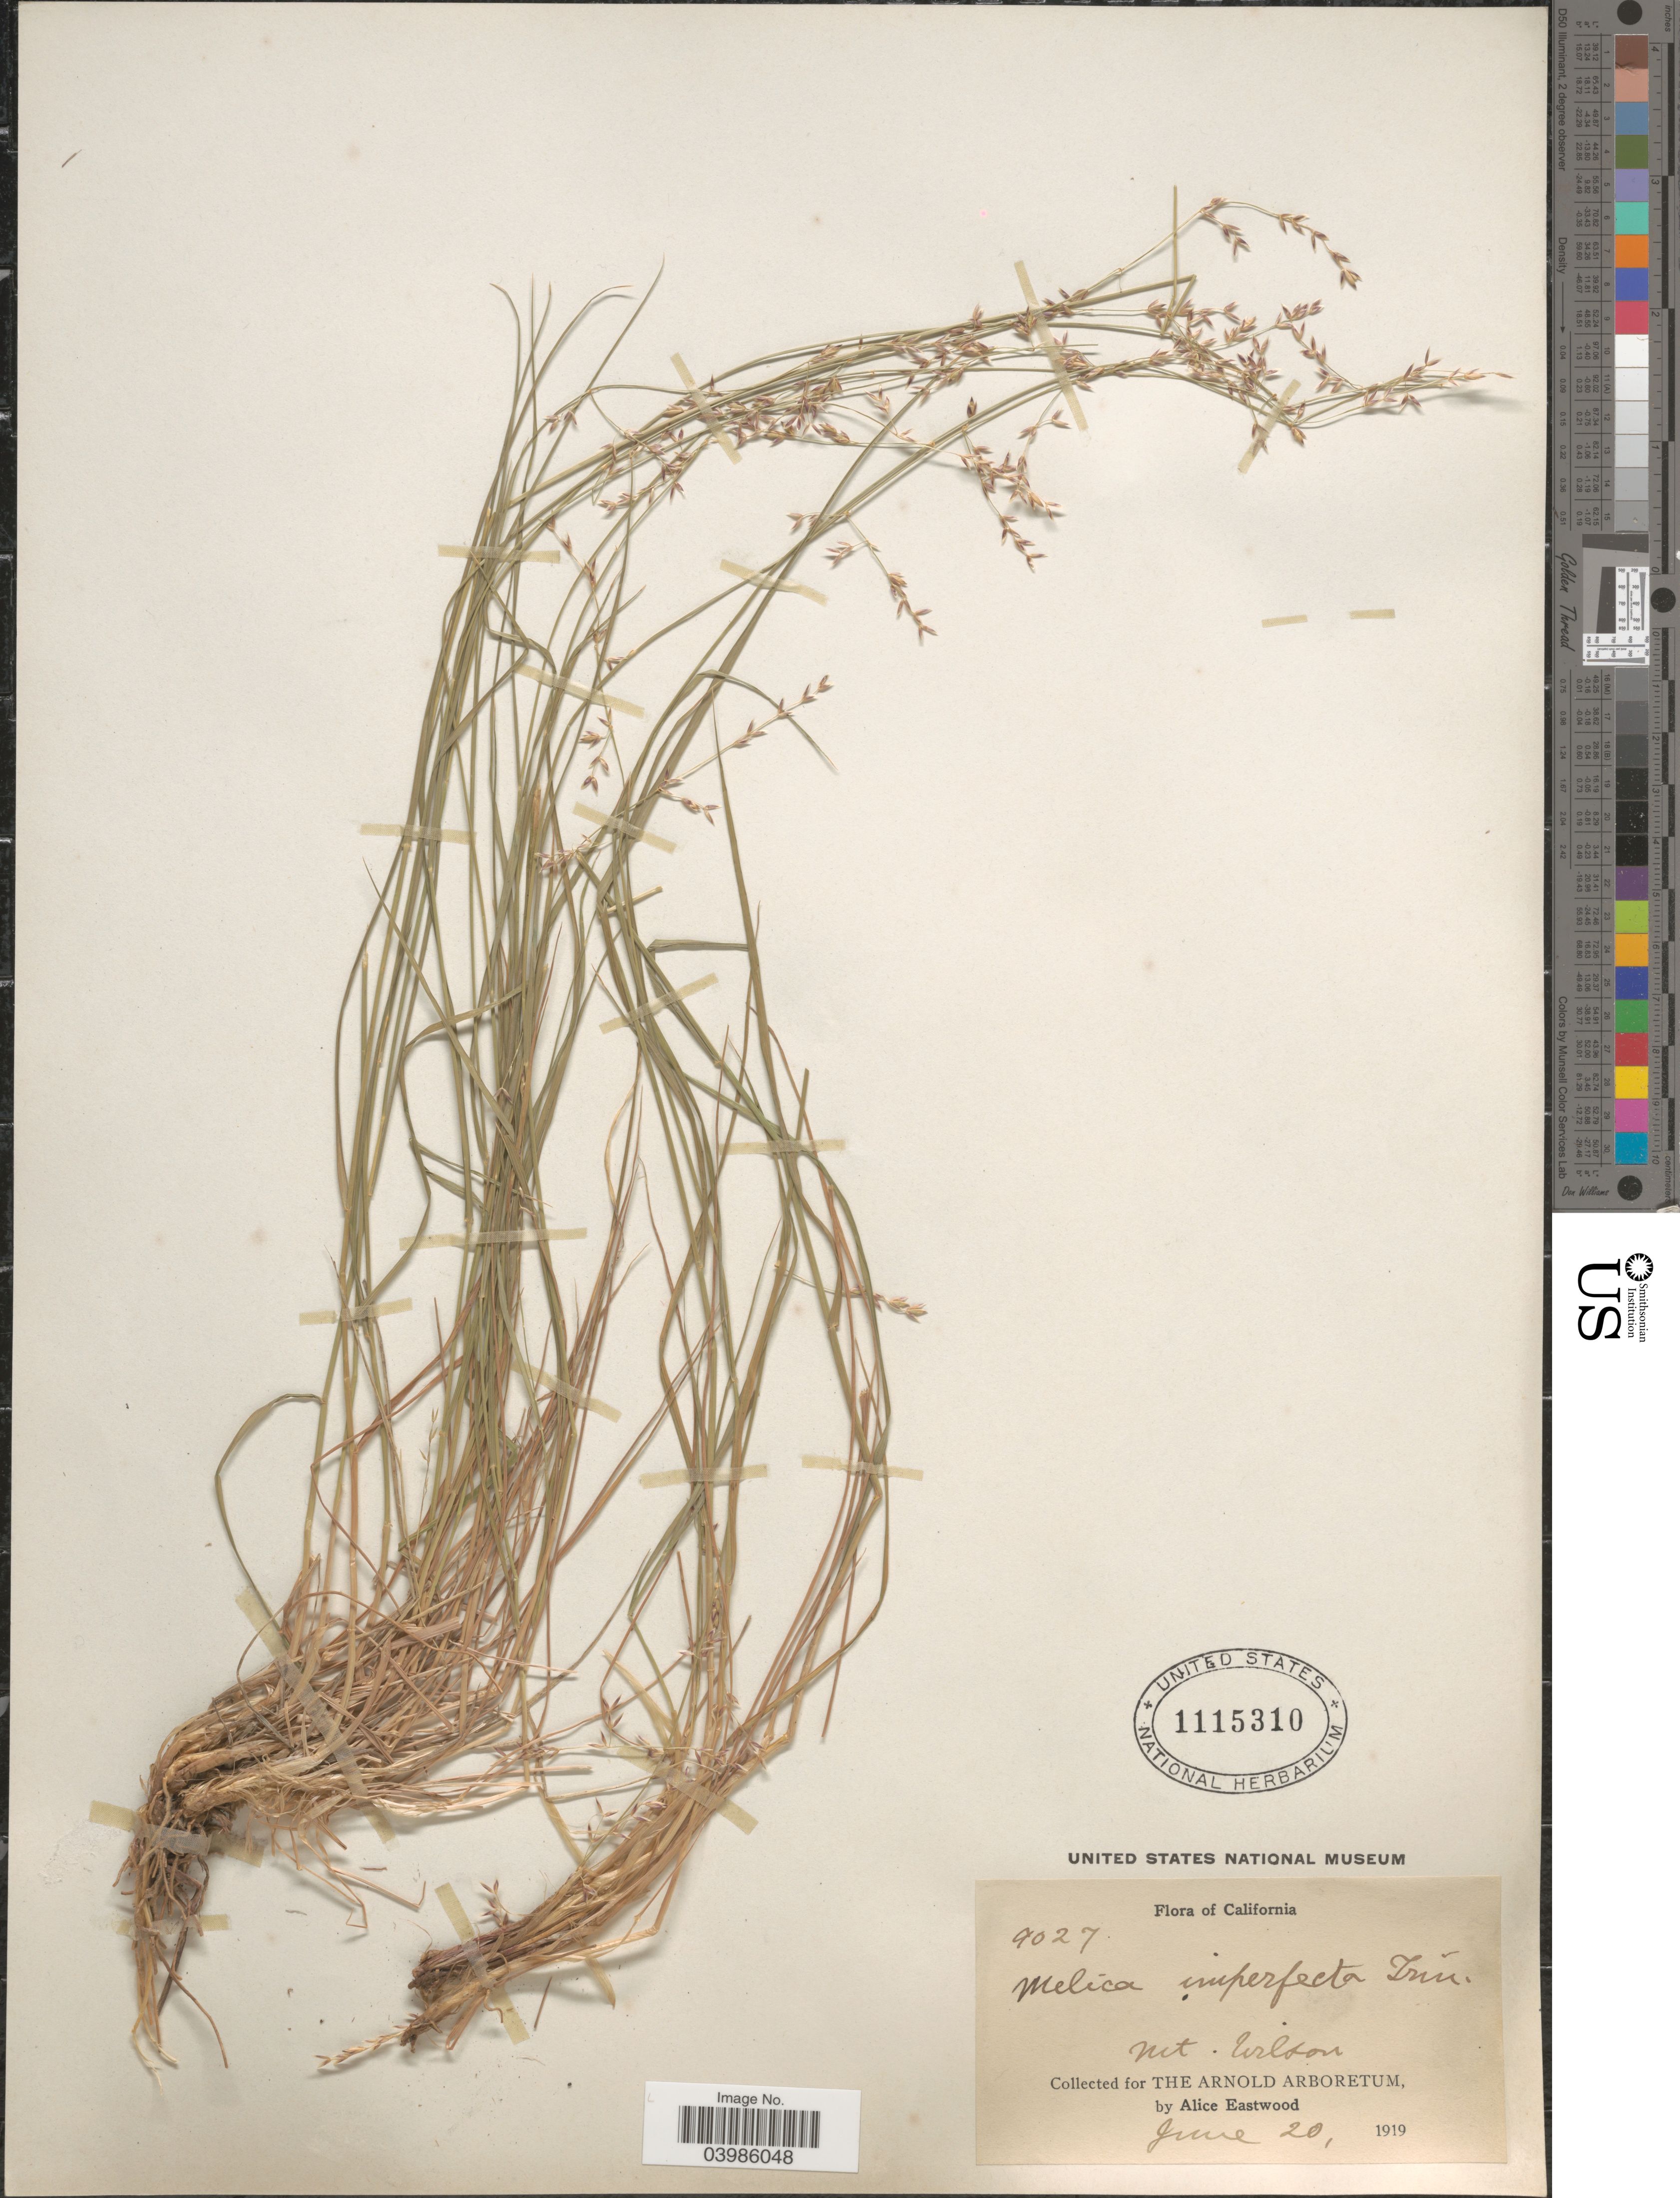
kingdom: Plantae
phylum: Tracheophyta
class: Liliopsida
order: Poales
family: Poaceae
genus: Melica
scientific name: Melica imperfecta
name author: Trin.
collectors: A. Eastwood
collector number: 9027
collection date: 1919-06-20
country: United States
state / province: California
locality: Mt. Wilson.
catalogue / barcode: US 1115310